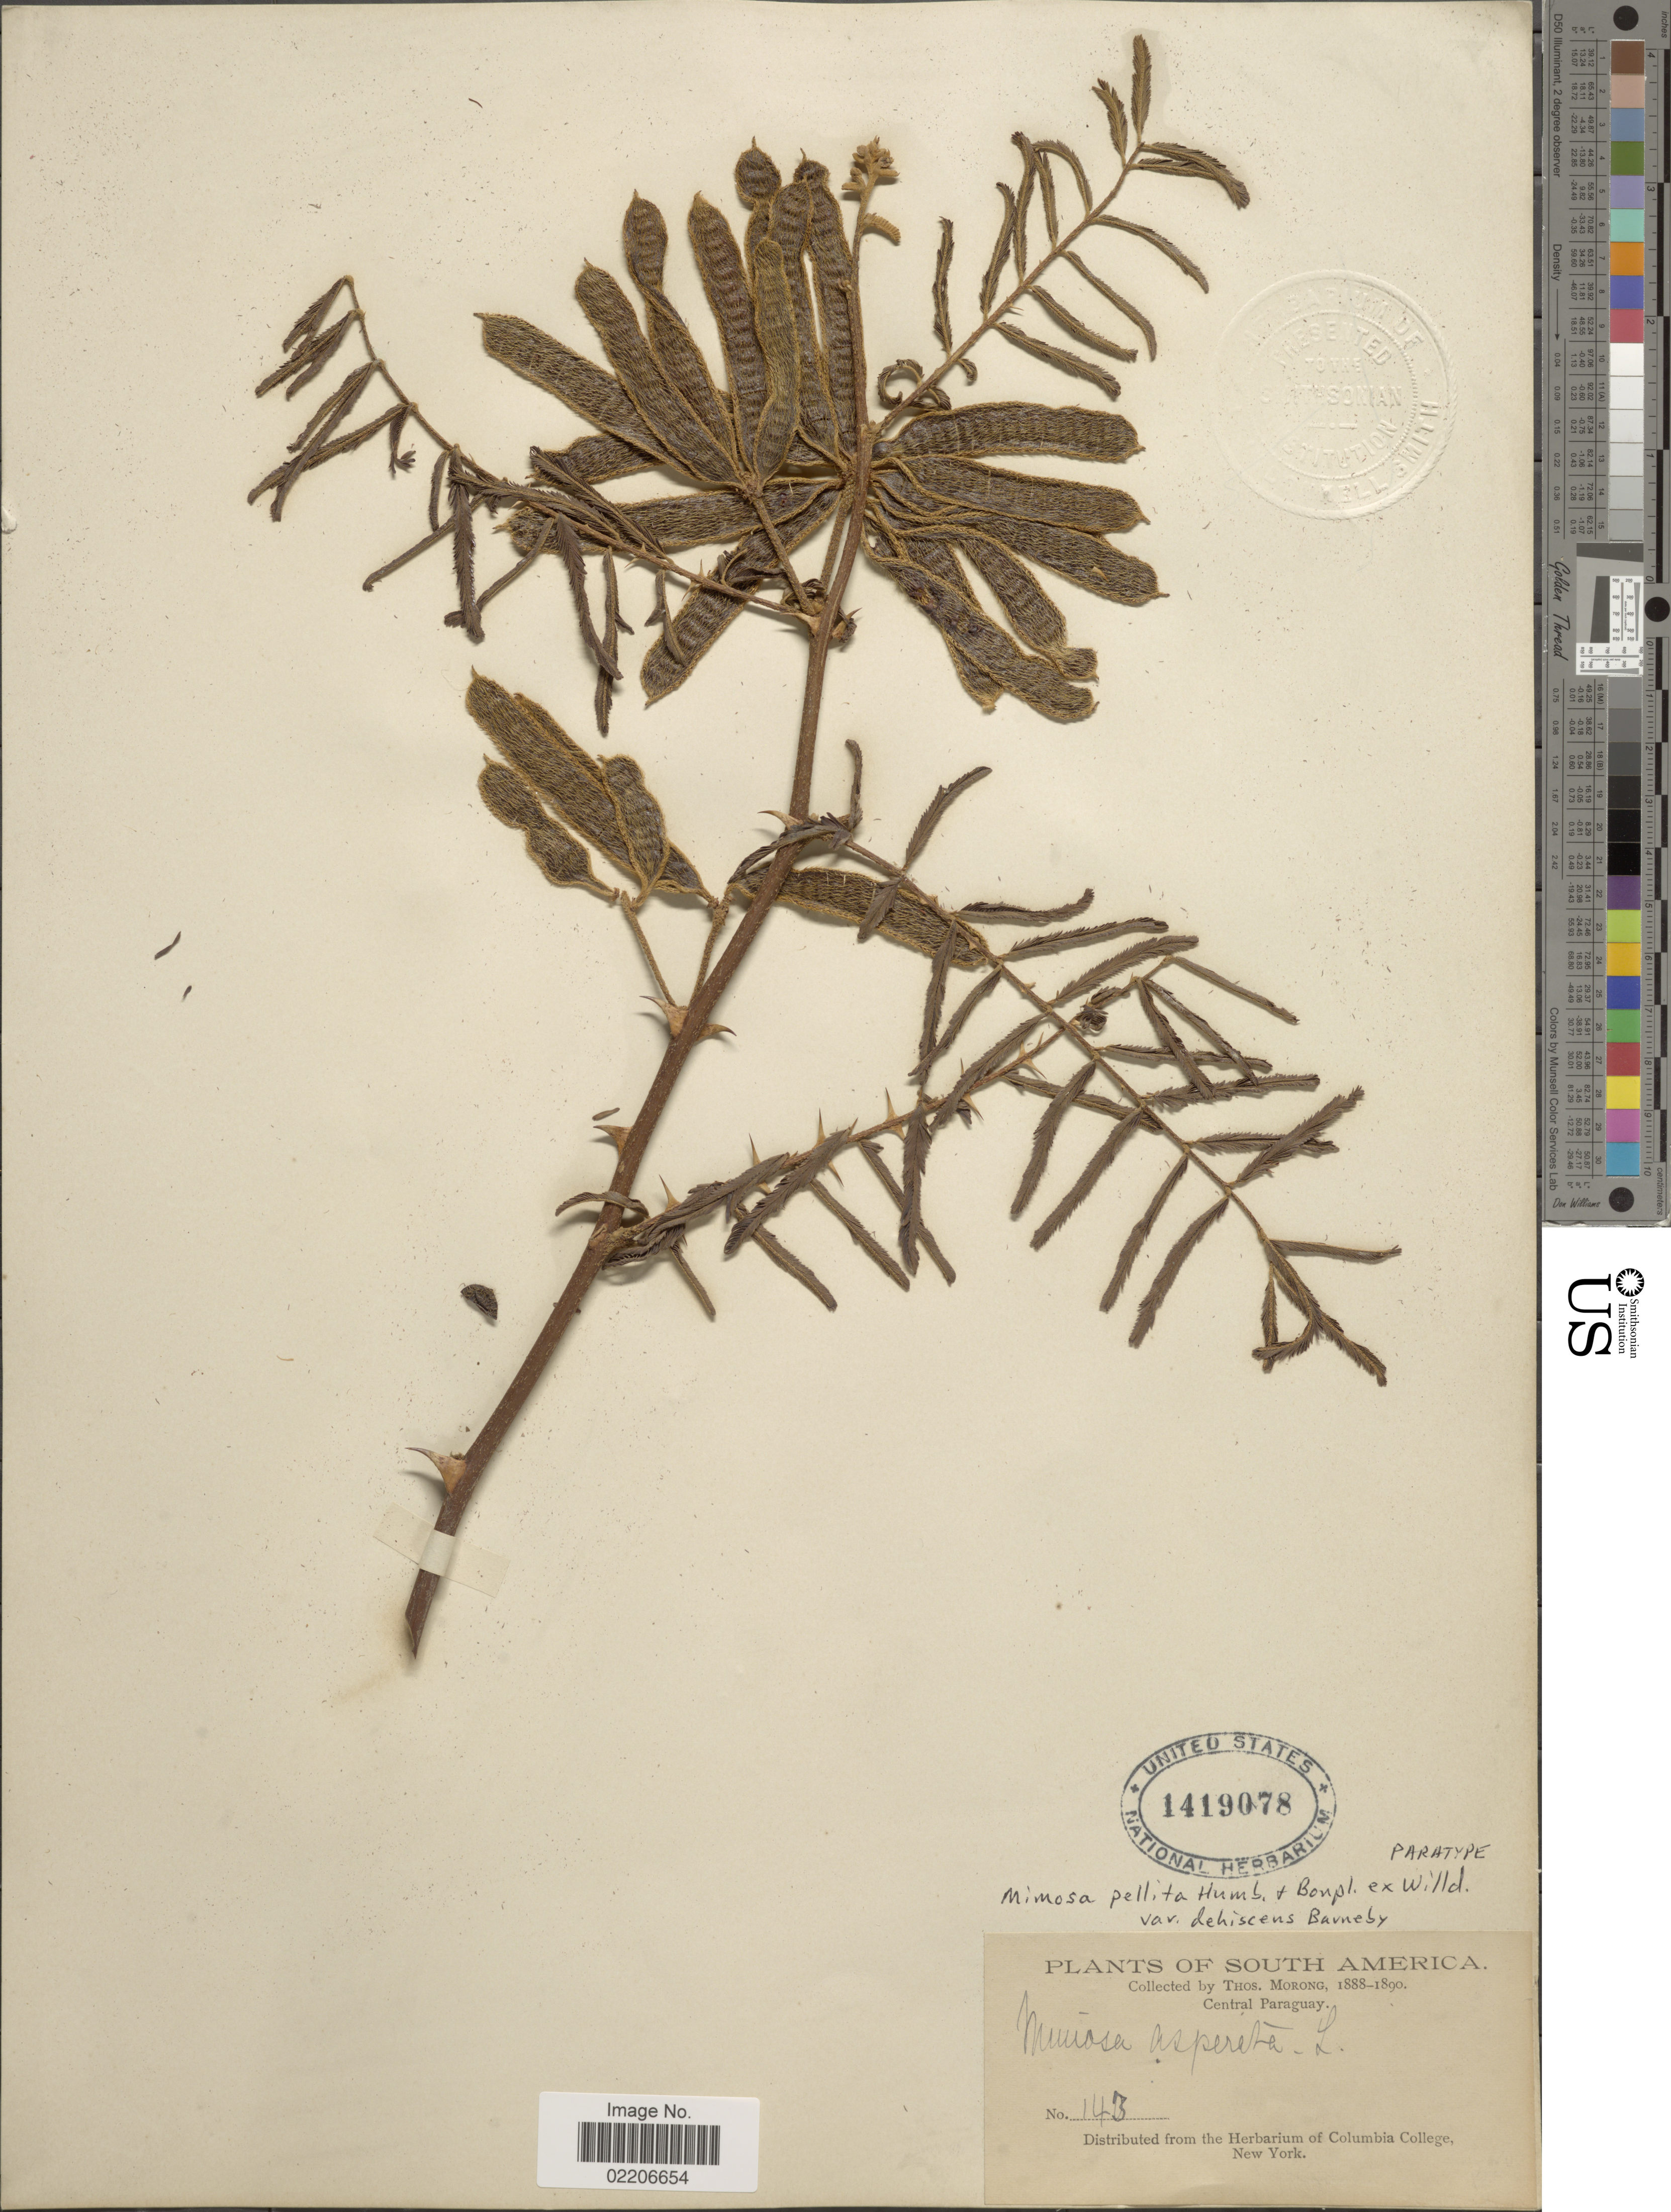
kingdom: Plantae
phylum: Tracheophyta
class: Magnoliopsida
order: Fabales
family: Fabaceae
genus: Mimosa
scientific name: Mimosa pellita var. dehiscens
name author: Barneby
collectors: ex herb. T. Morong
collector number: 143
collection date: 1888/1890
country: Paraguay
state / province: Central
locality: Central Paraguay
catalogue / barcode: US 1419078